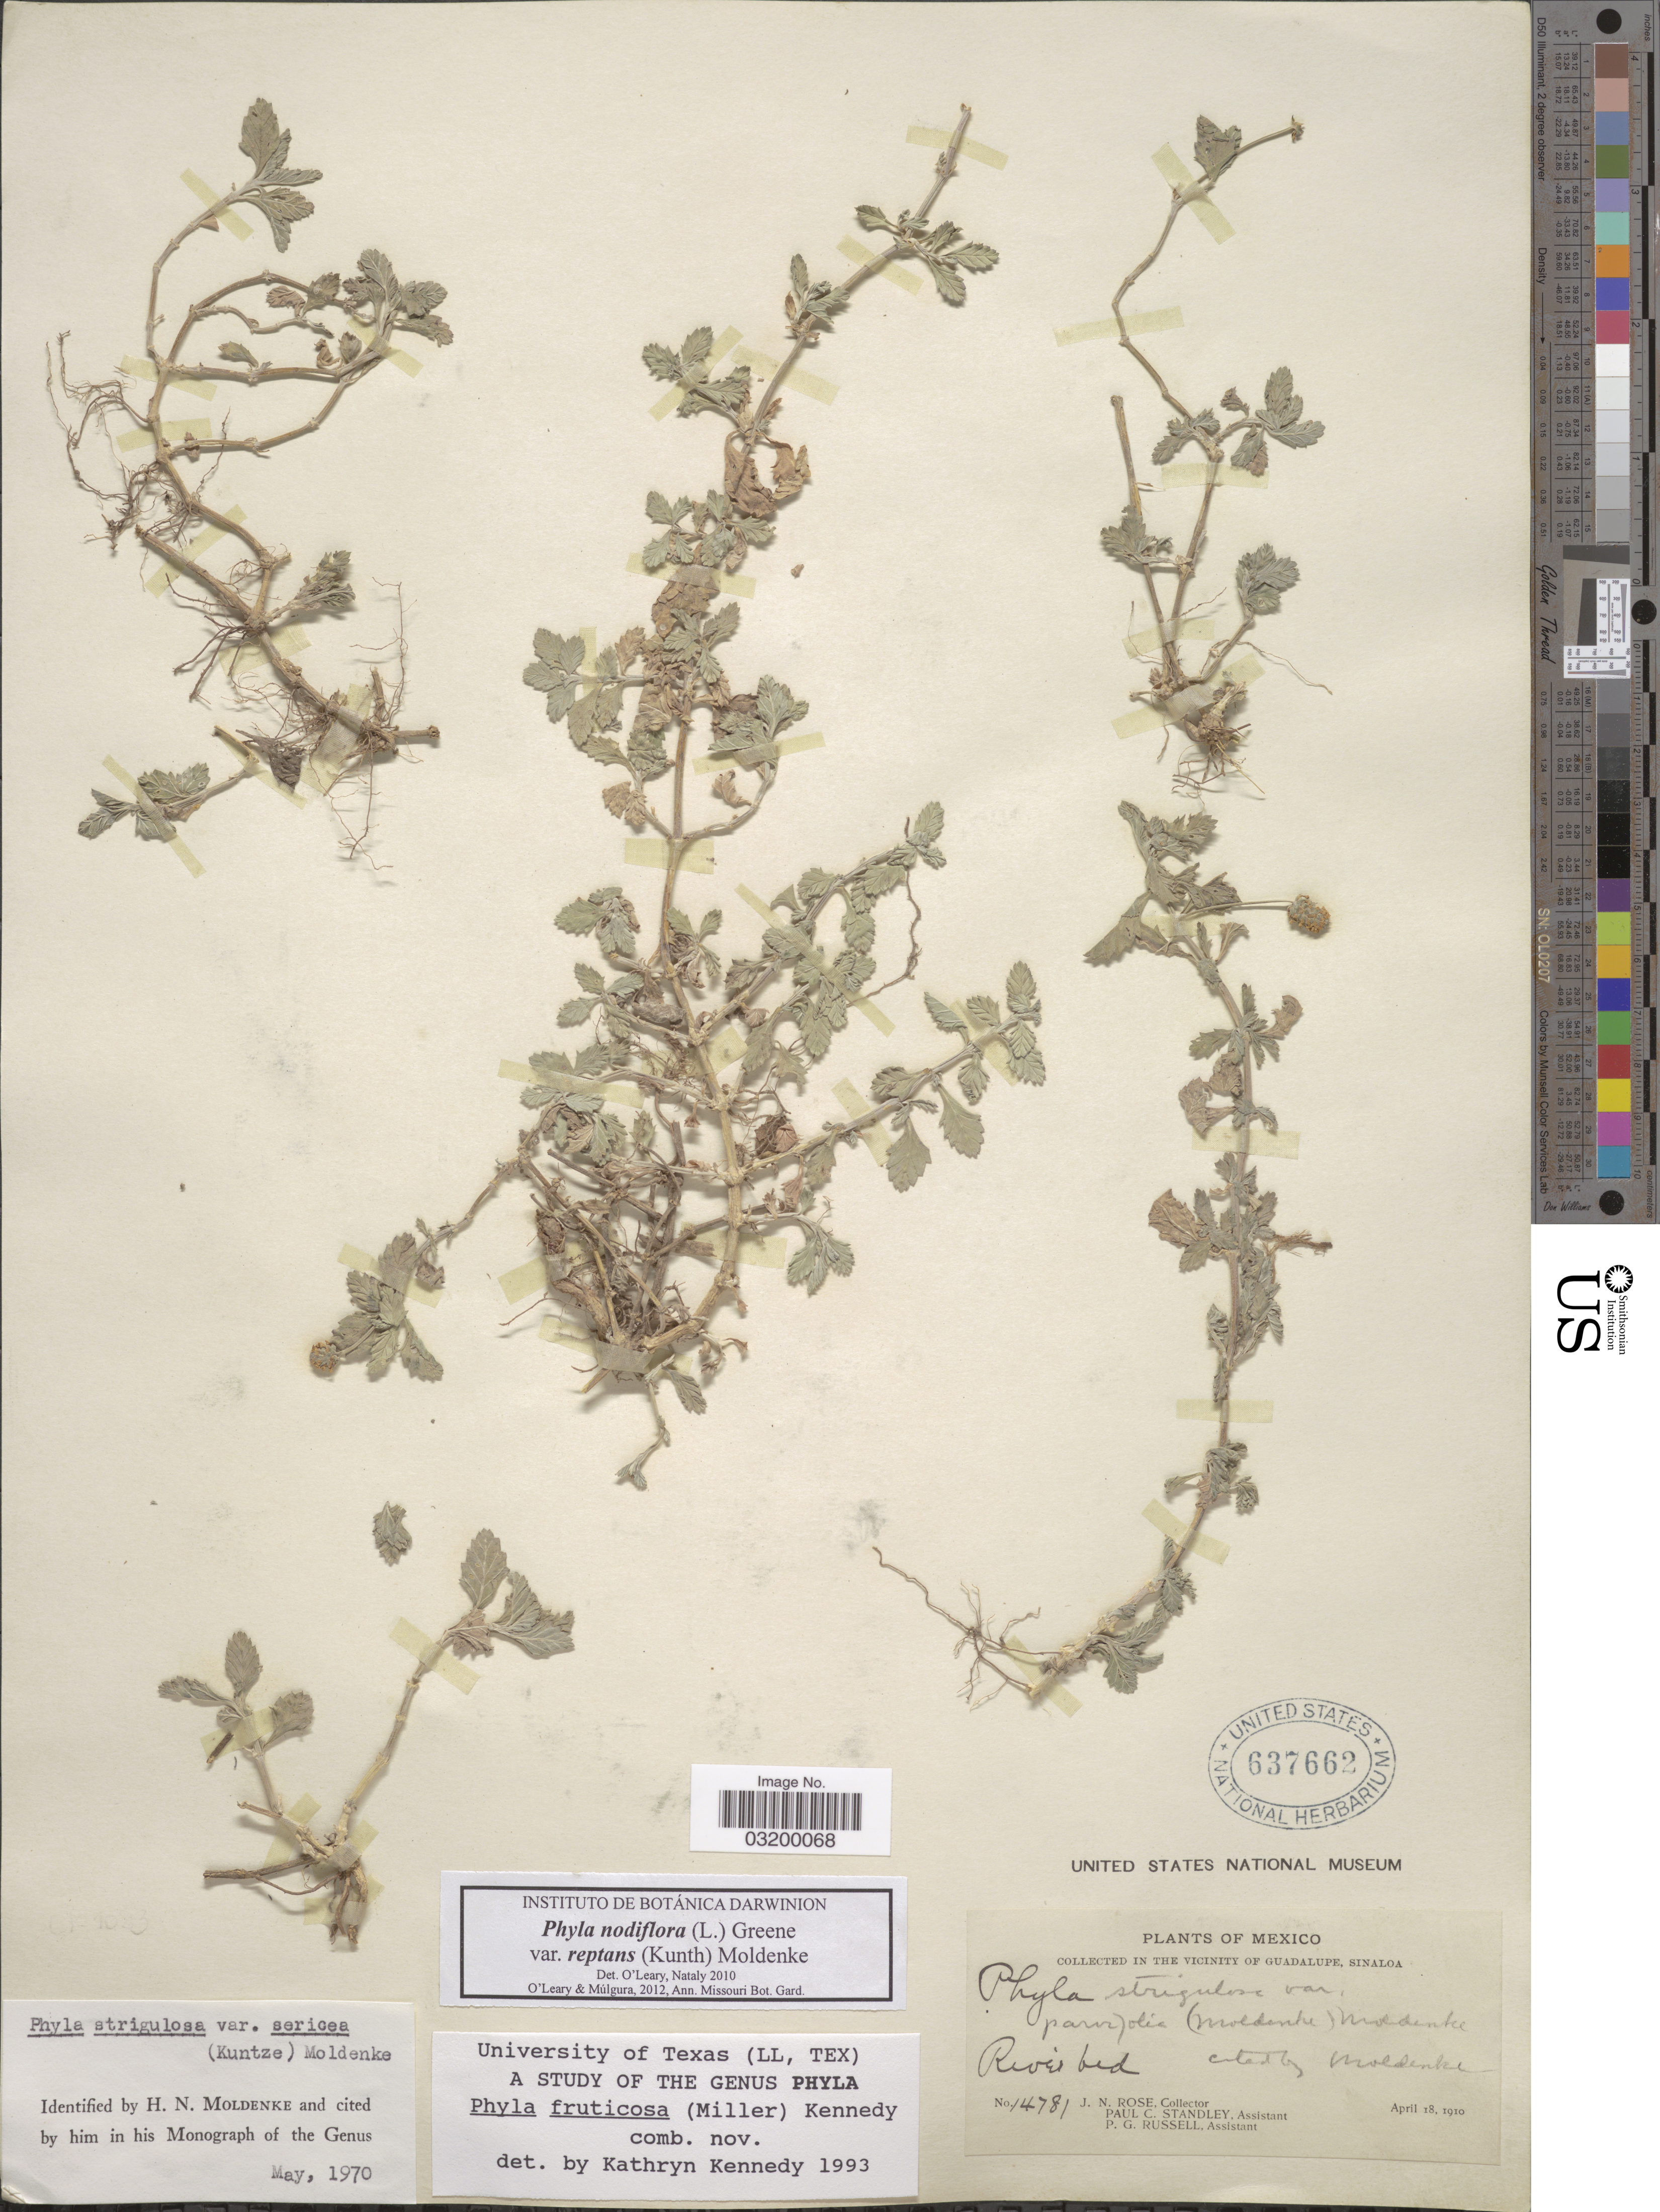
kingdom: Plantae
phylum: Tracheophyta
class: Magnoliopsida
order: Lamiales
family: Verbenaceae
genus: Phyla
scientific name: Phyla nodiflora var. reptans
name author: (Kunth) Moldenke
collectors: J. N. Rose, P. C. Standley & P. G. Russell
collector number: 14781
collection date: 1910-04-18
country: Mexico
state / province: Sinaloa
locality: In the vicinity of Guadalupe.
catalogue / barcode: US 637662